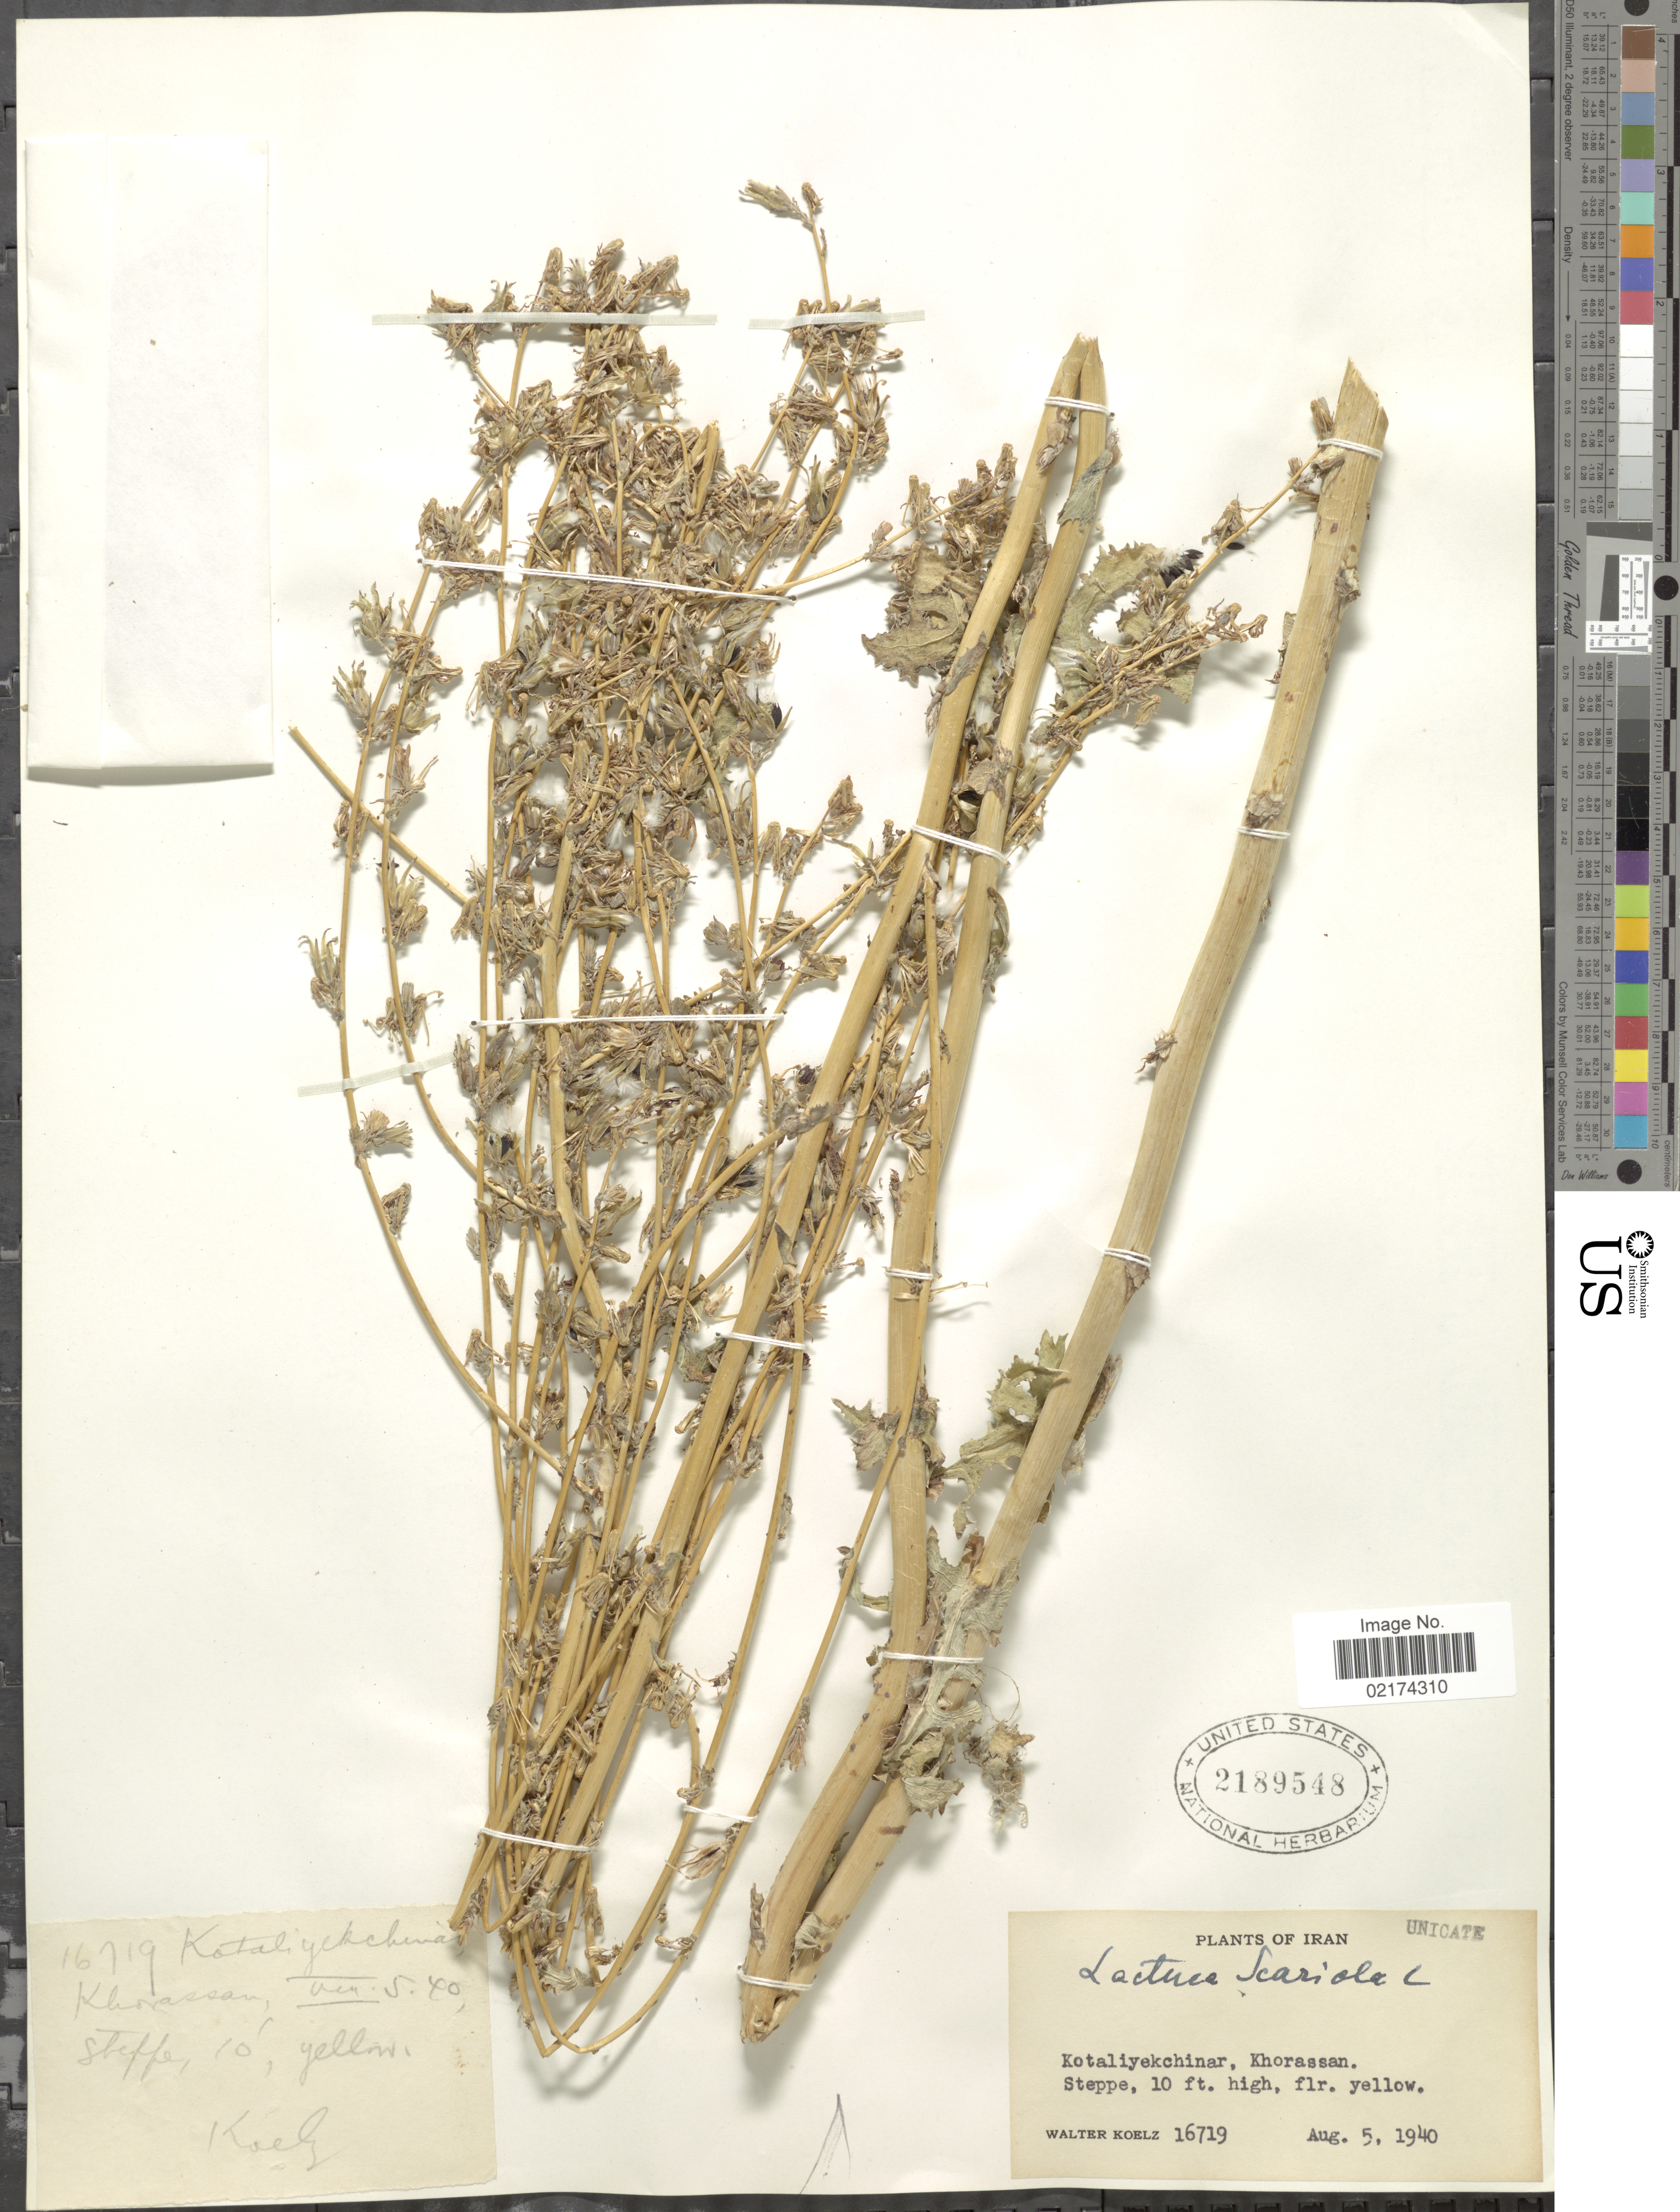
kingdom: Plantae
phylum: Tracheophyta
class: Magnoliopsida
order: Asterales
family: Asteraceae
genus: Lactuca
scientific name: Lactuca serriola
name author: L.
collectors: W. N. Koelz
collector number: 16719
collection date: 1940-08-05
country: Iran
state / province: Khorasan [obsolete]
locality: Kotaliyekchinar, Khorassan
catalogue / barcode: US 2189548